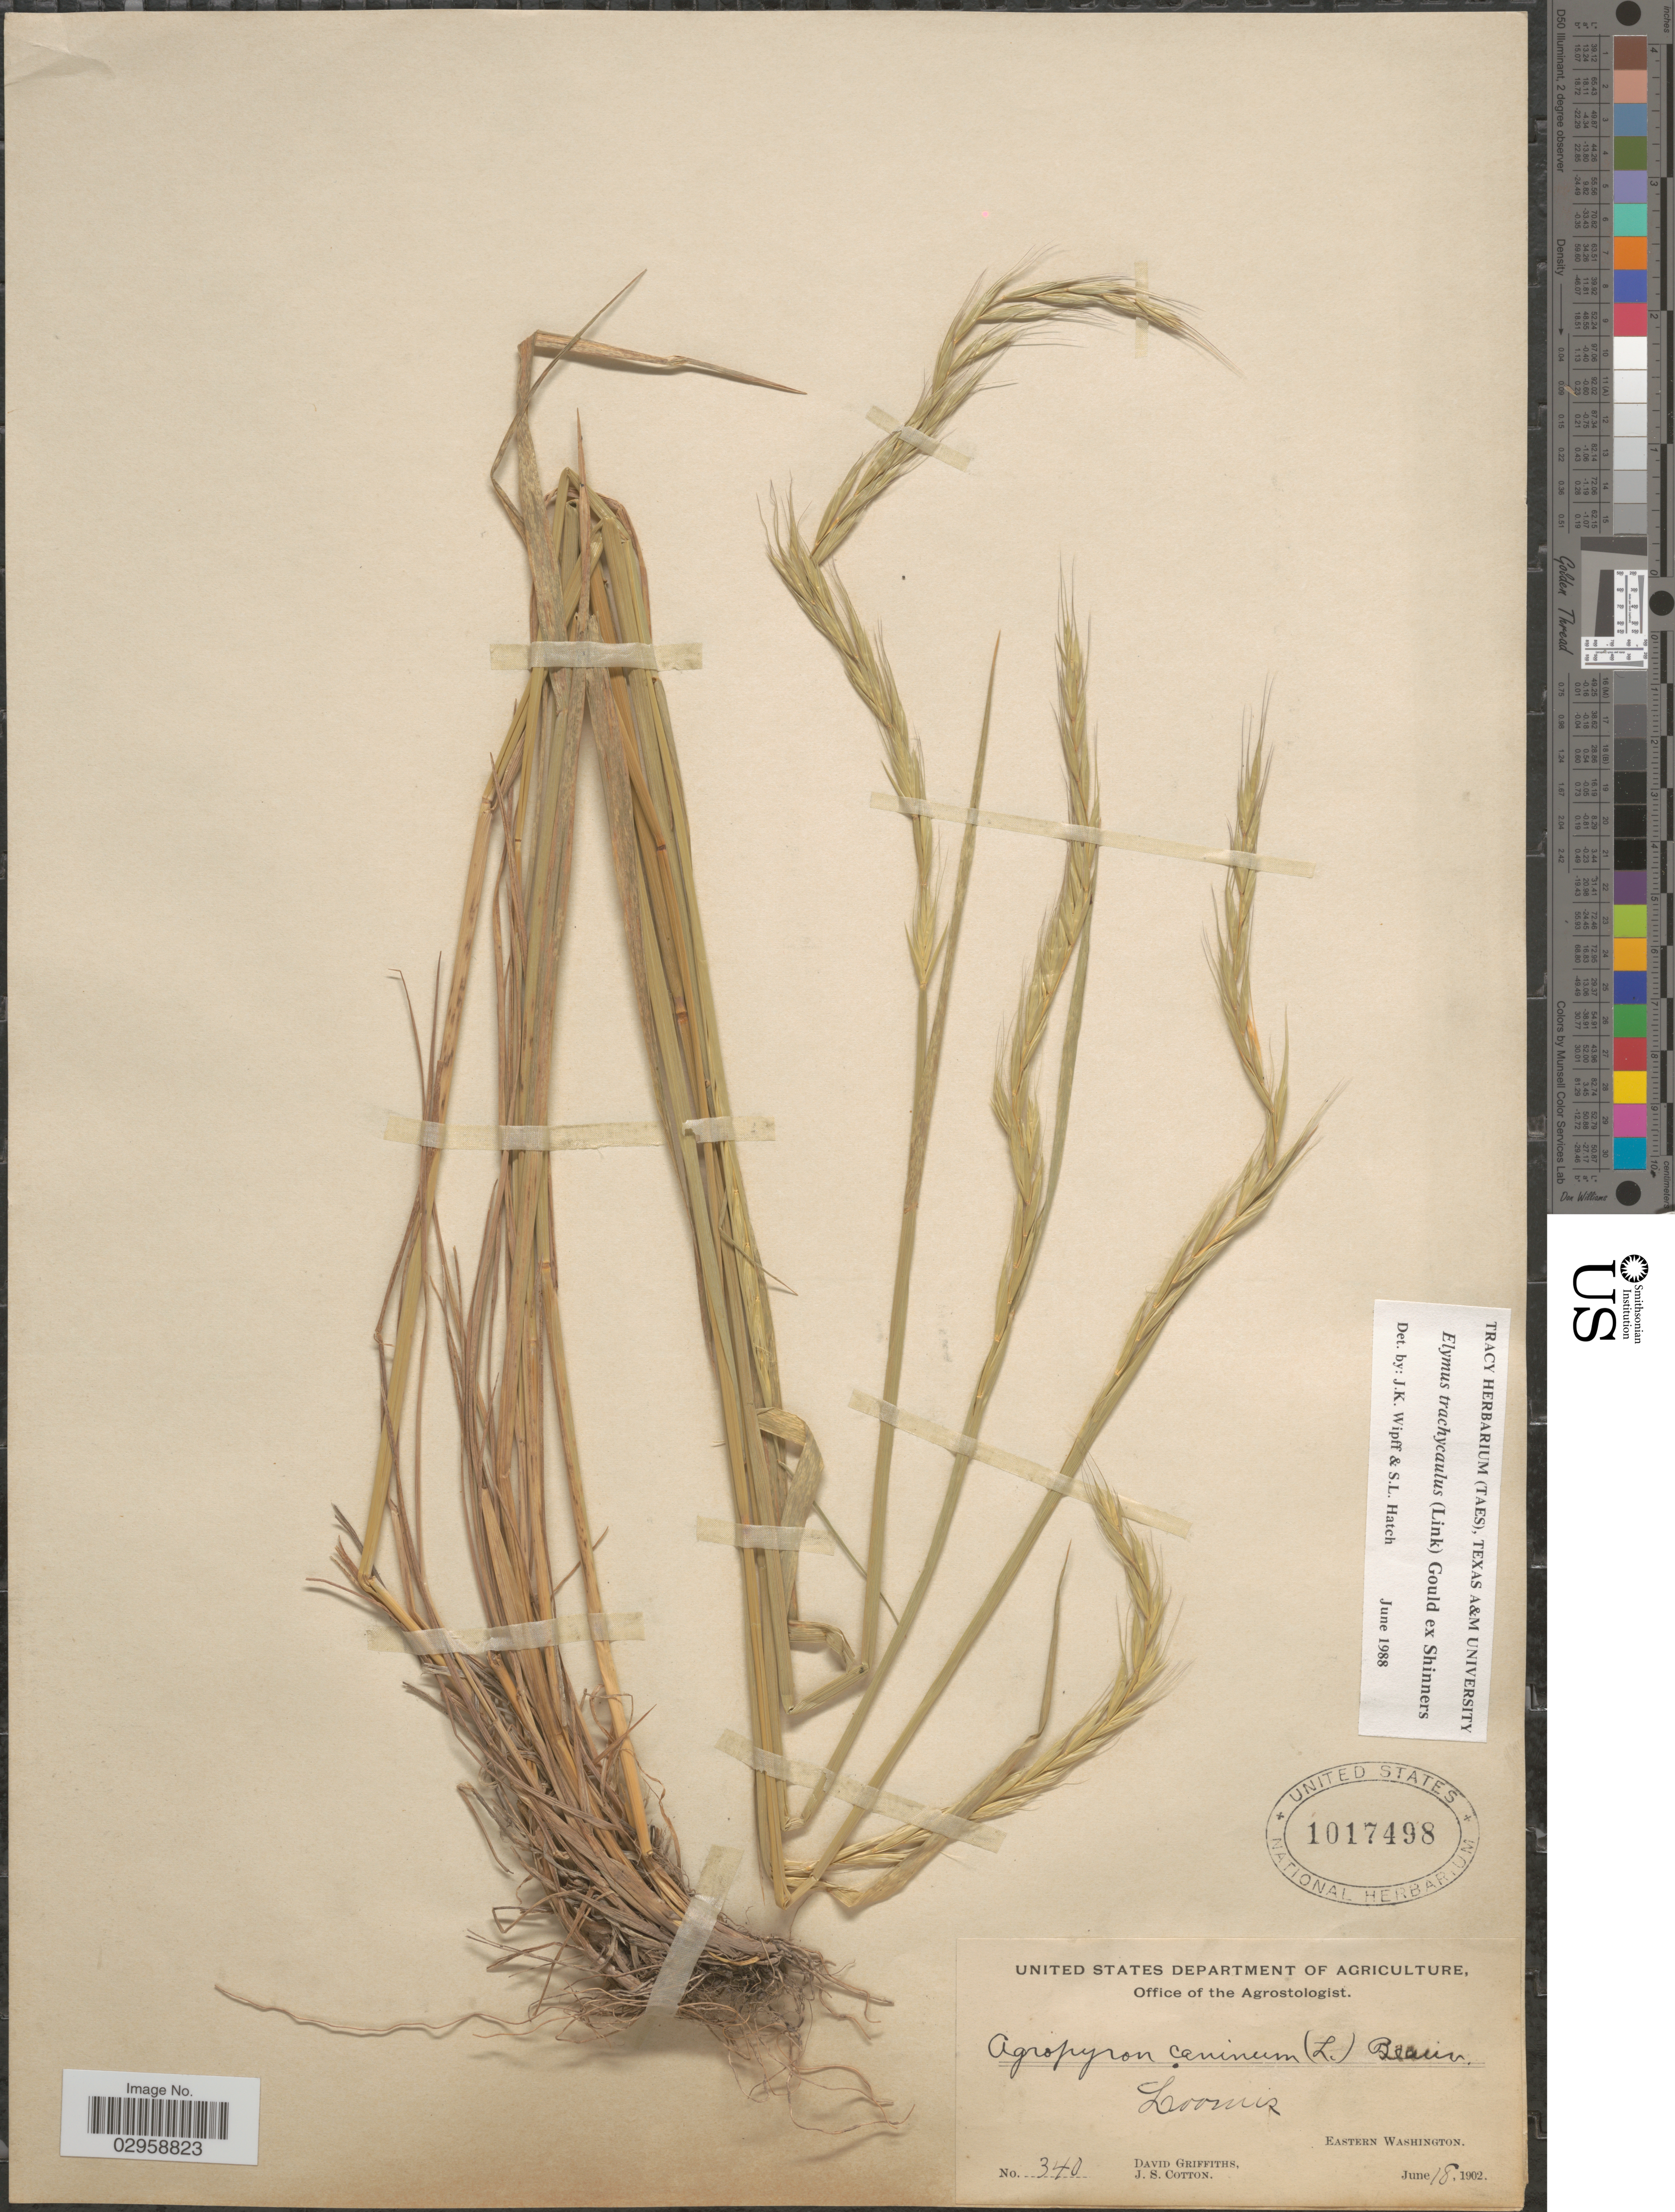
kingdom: Plantae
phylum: Tracheophyta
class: Liliopsida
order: Poales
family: Poaceae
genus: Elymus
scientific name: Elymus trachycaulus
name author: (Link) Gould ex Shinners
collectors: D. Griffiths & J. S. Cotton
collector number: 340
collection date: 1902-06-18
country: United States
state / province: Washington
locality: Loomis. Eastern Washington.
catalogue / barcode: US 1017498